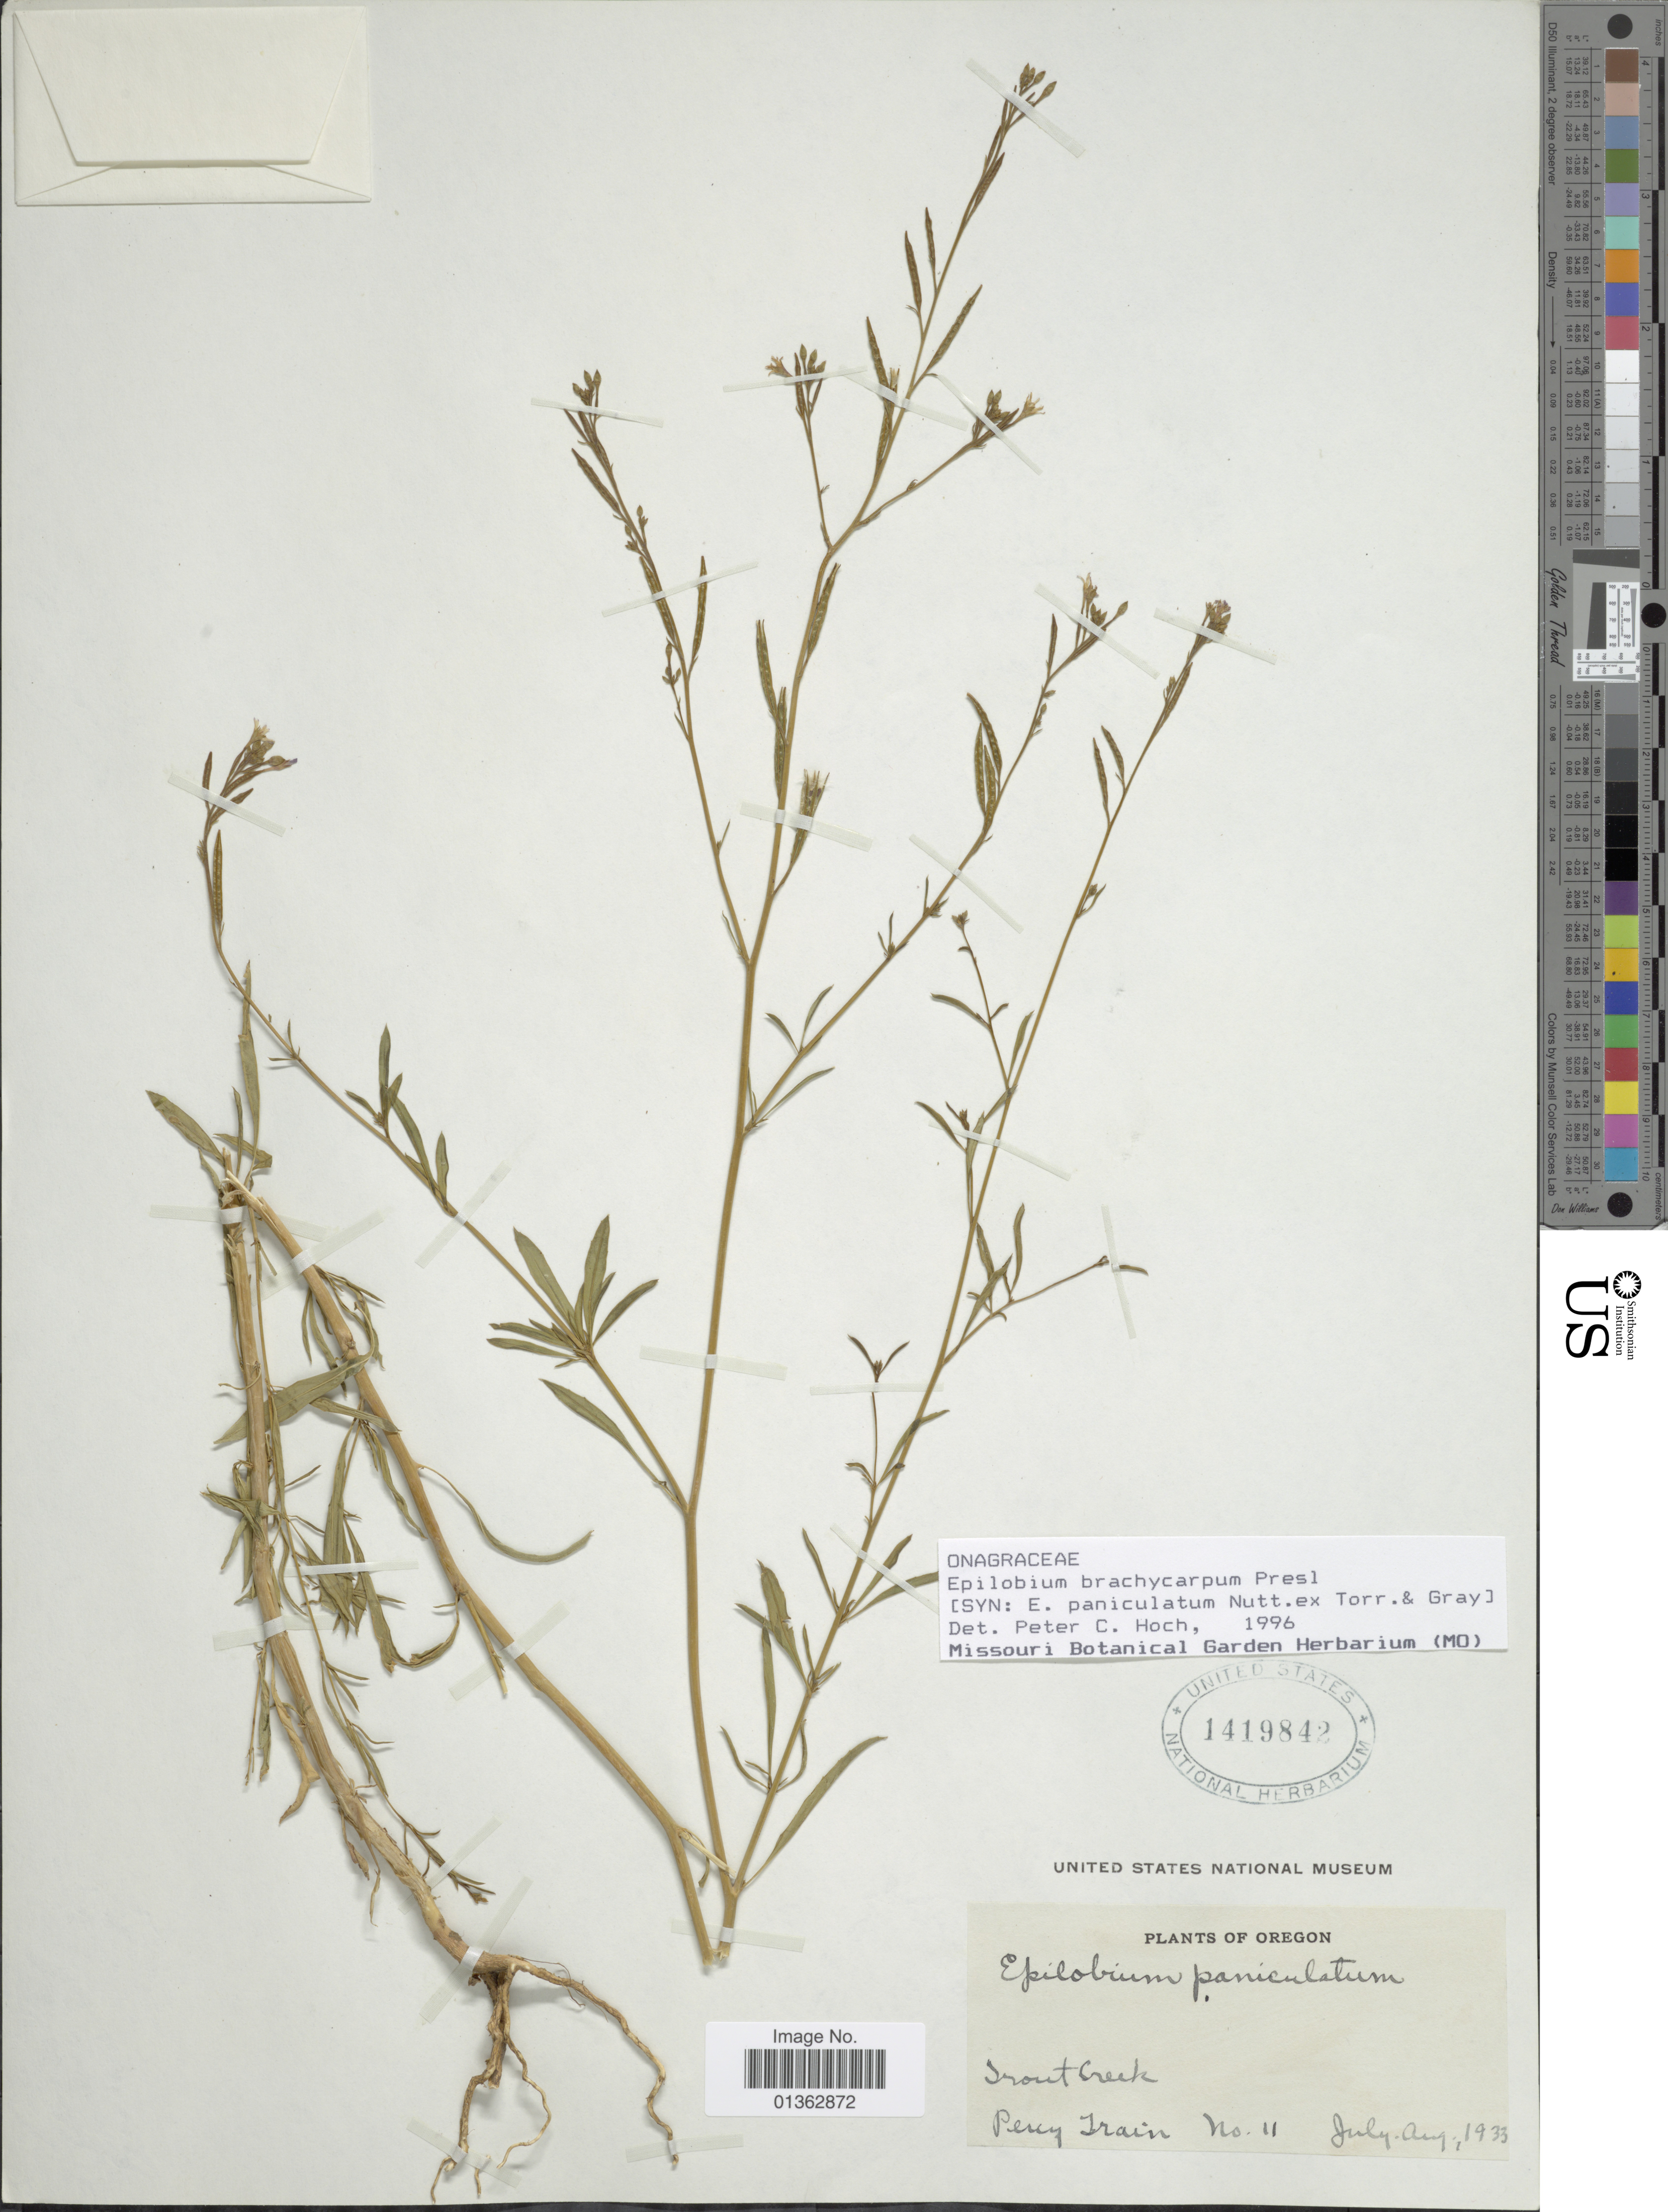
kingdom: Plantae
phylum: Tracheophyta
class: Magnoliopsida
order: Myrtales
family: Onagraceae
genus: Epilobium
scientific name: Epilobium brachycarpum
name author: C. Presl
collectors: P. Train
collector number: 11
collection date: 1933-07/1933-08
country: United States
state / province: Oregon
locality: Trout Creek.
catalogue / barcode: US 1419842